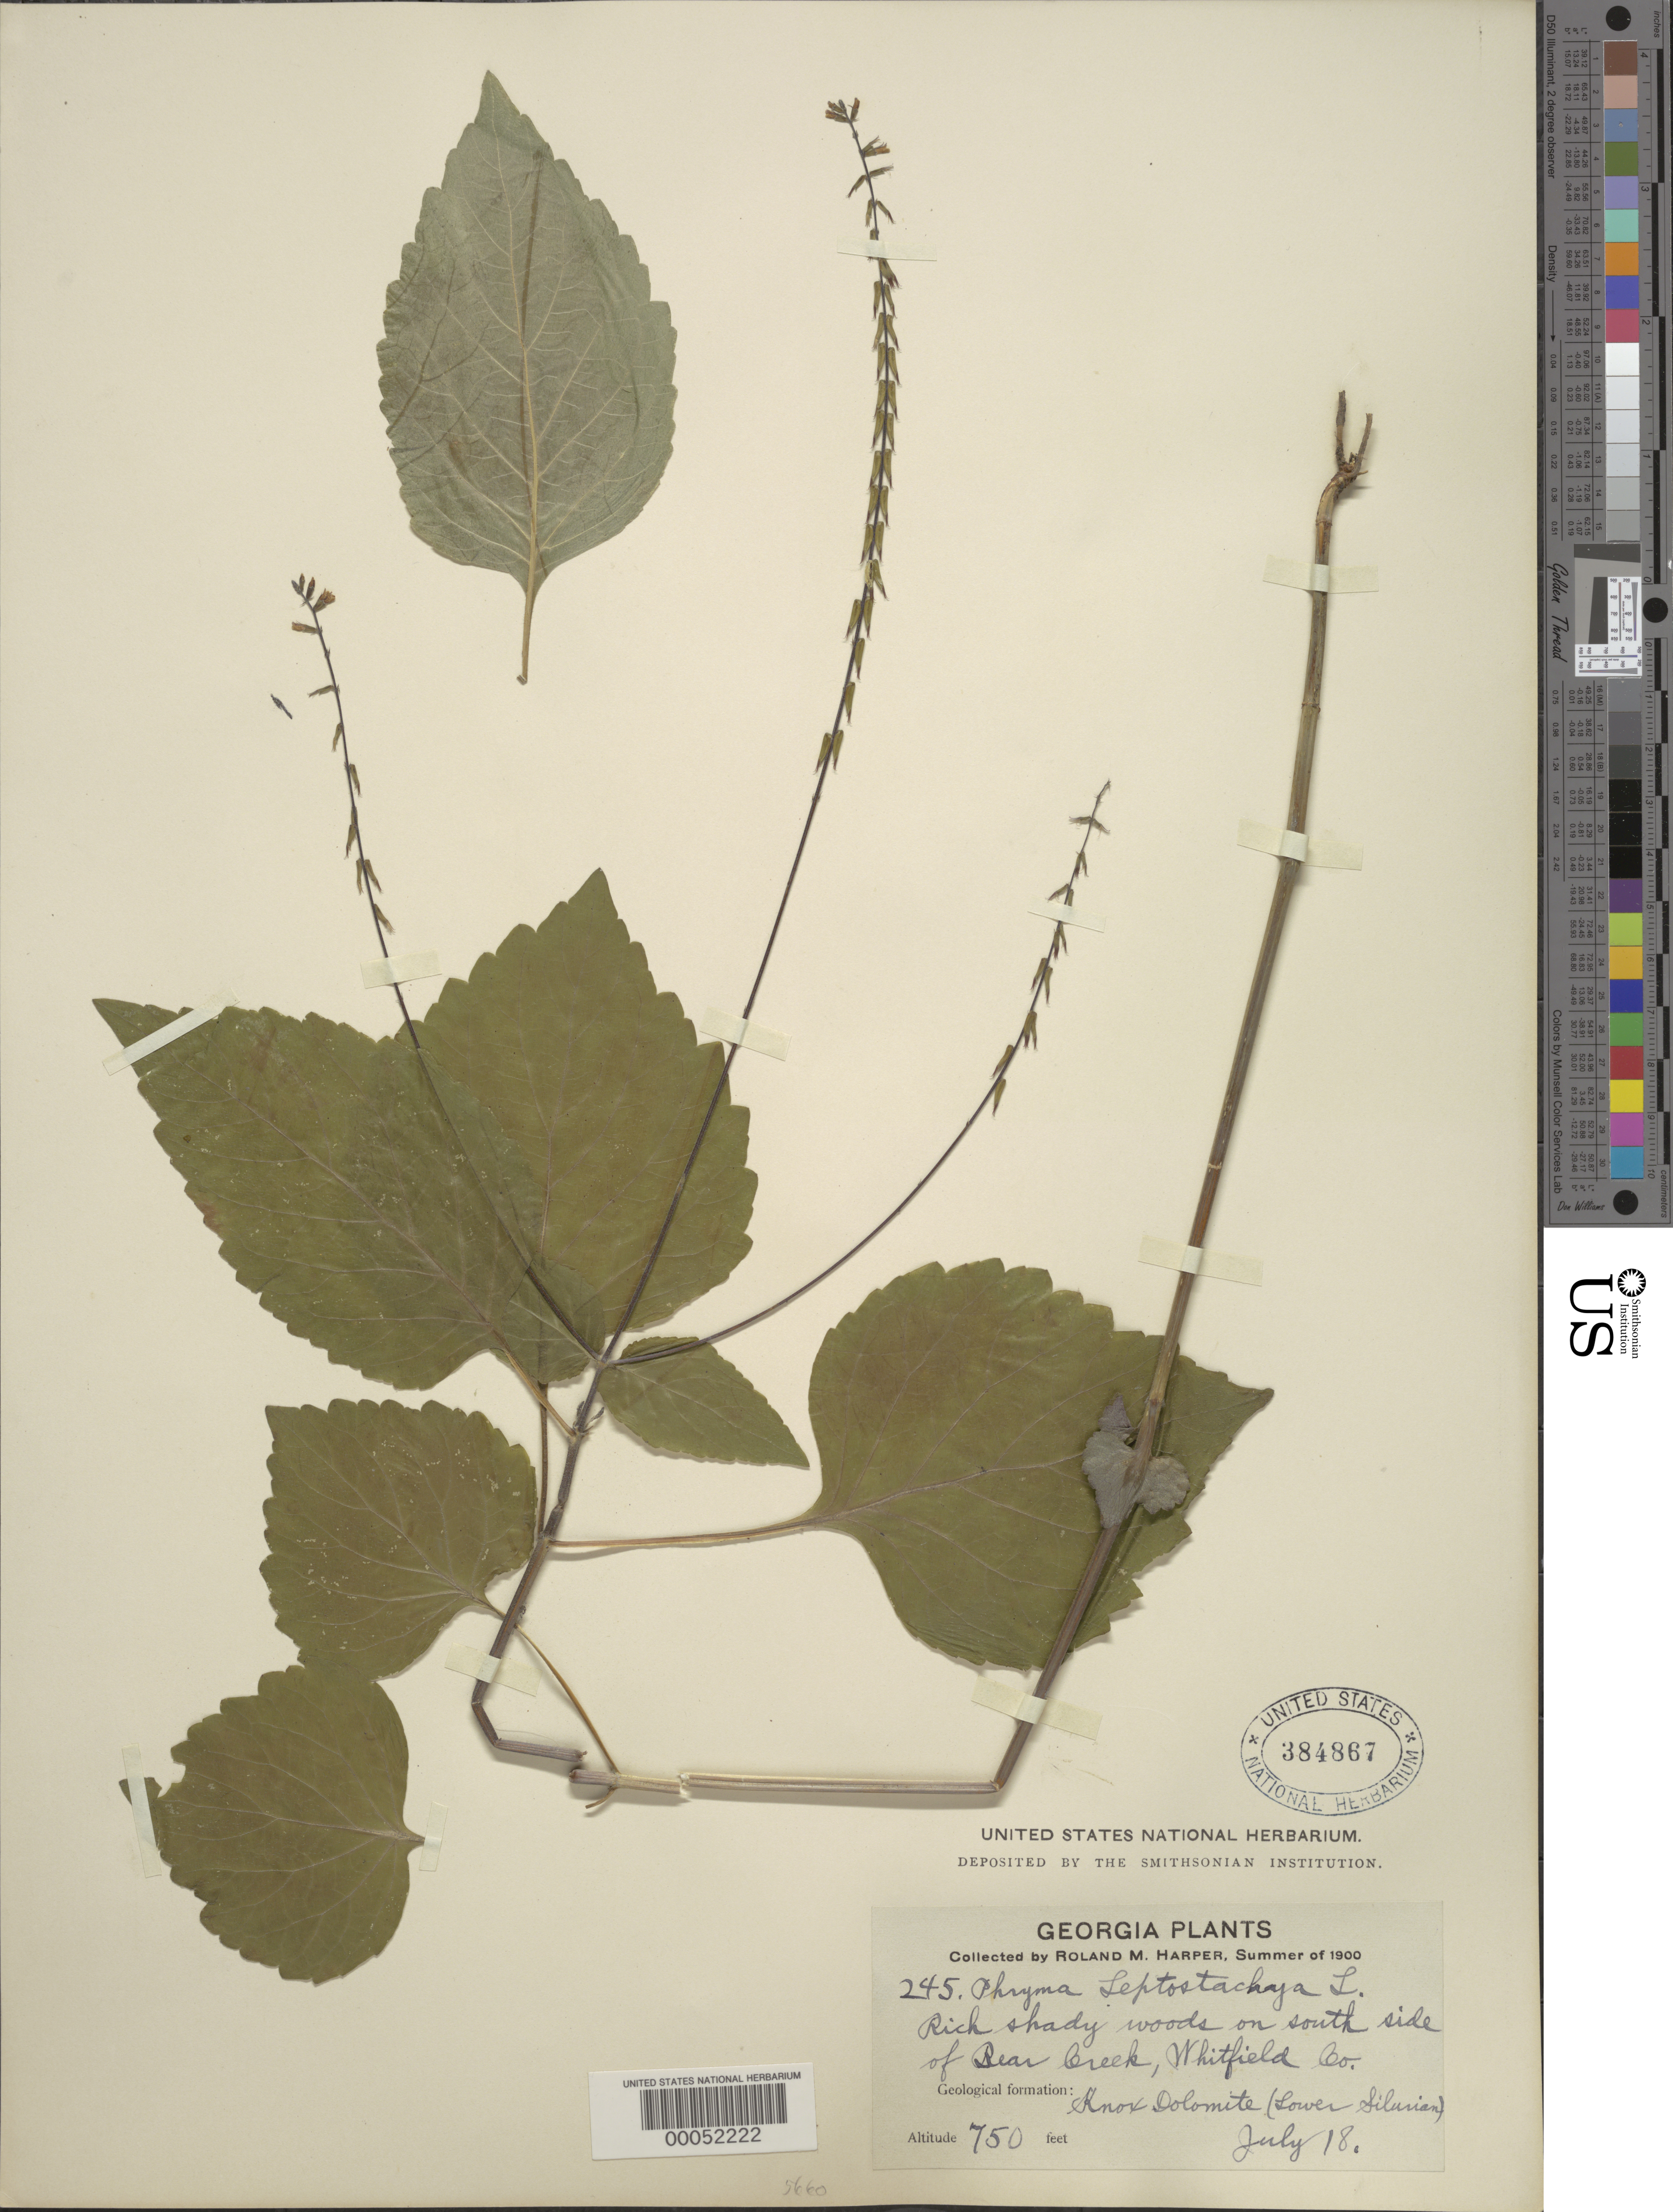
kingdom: Plantae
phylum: Tracheophyta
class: Magnoliopsida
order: Lamiales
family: Phrymaceae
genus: Phryma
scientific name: Phryma leptostachya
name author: L.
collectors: R. M. Harper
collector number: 245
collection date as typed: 18 Jul 1900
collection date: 1900-07-18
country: United States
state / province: Georgia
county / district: Whitfield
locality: On south side of bear creek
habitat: Rich shady woods along creek; knox dolomite (lower silurian)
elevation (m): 229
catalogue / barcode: US 384867